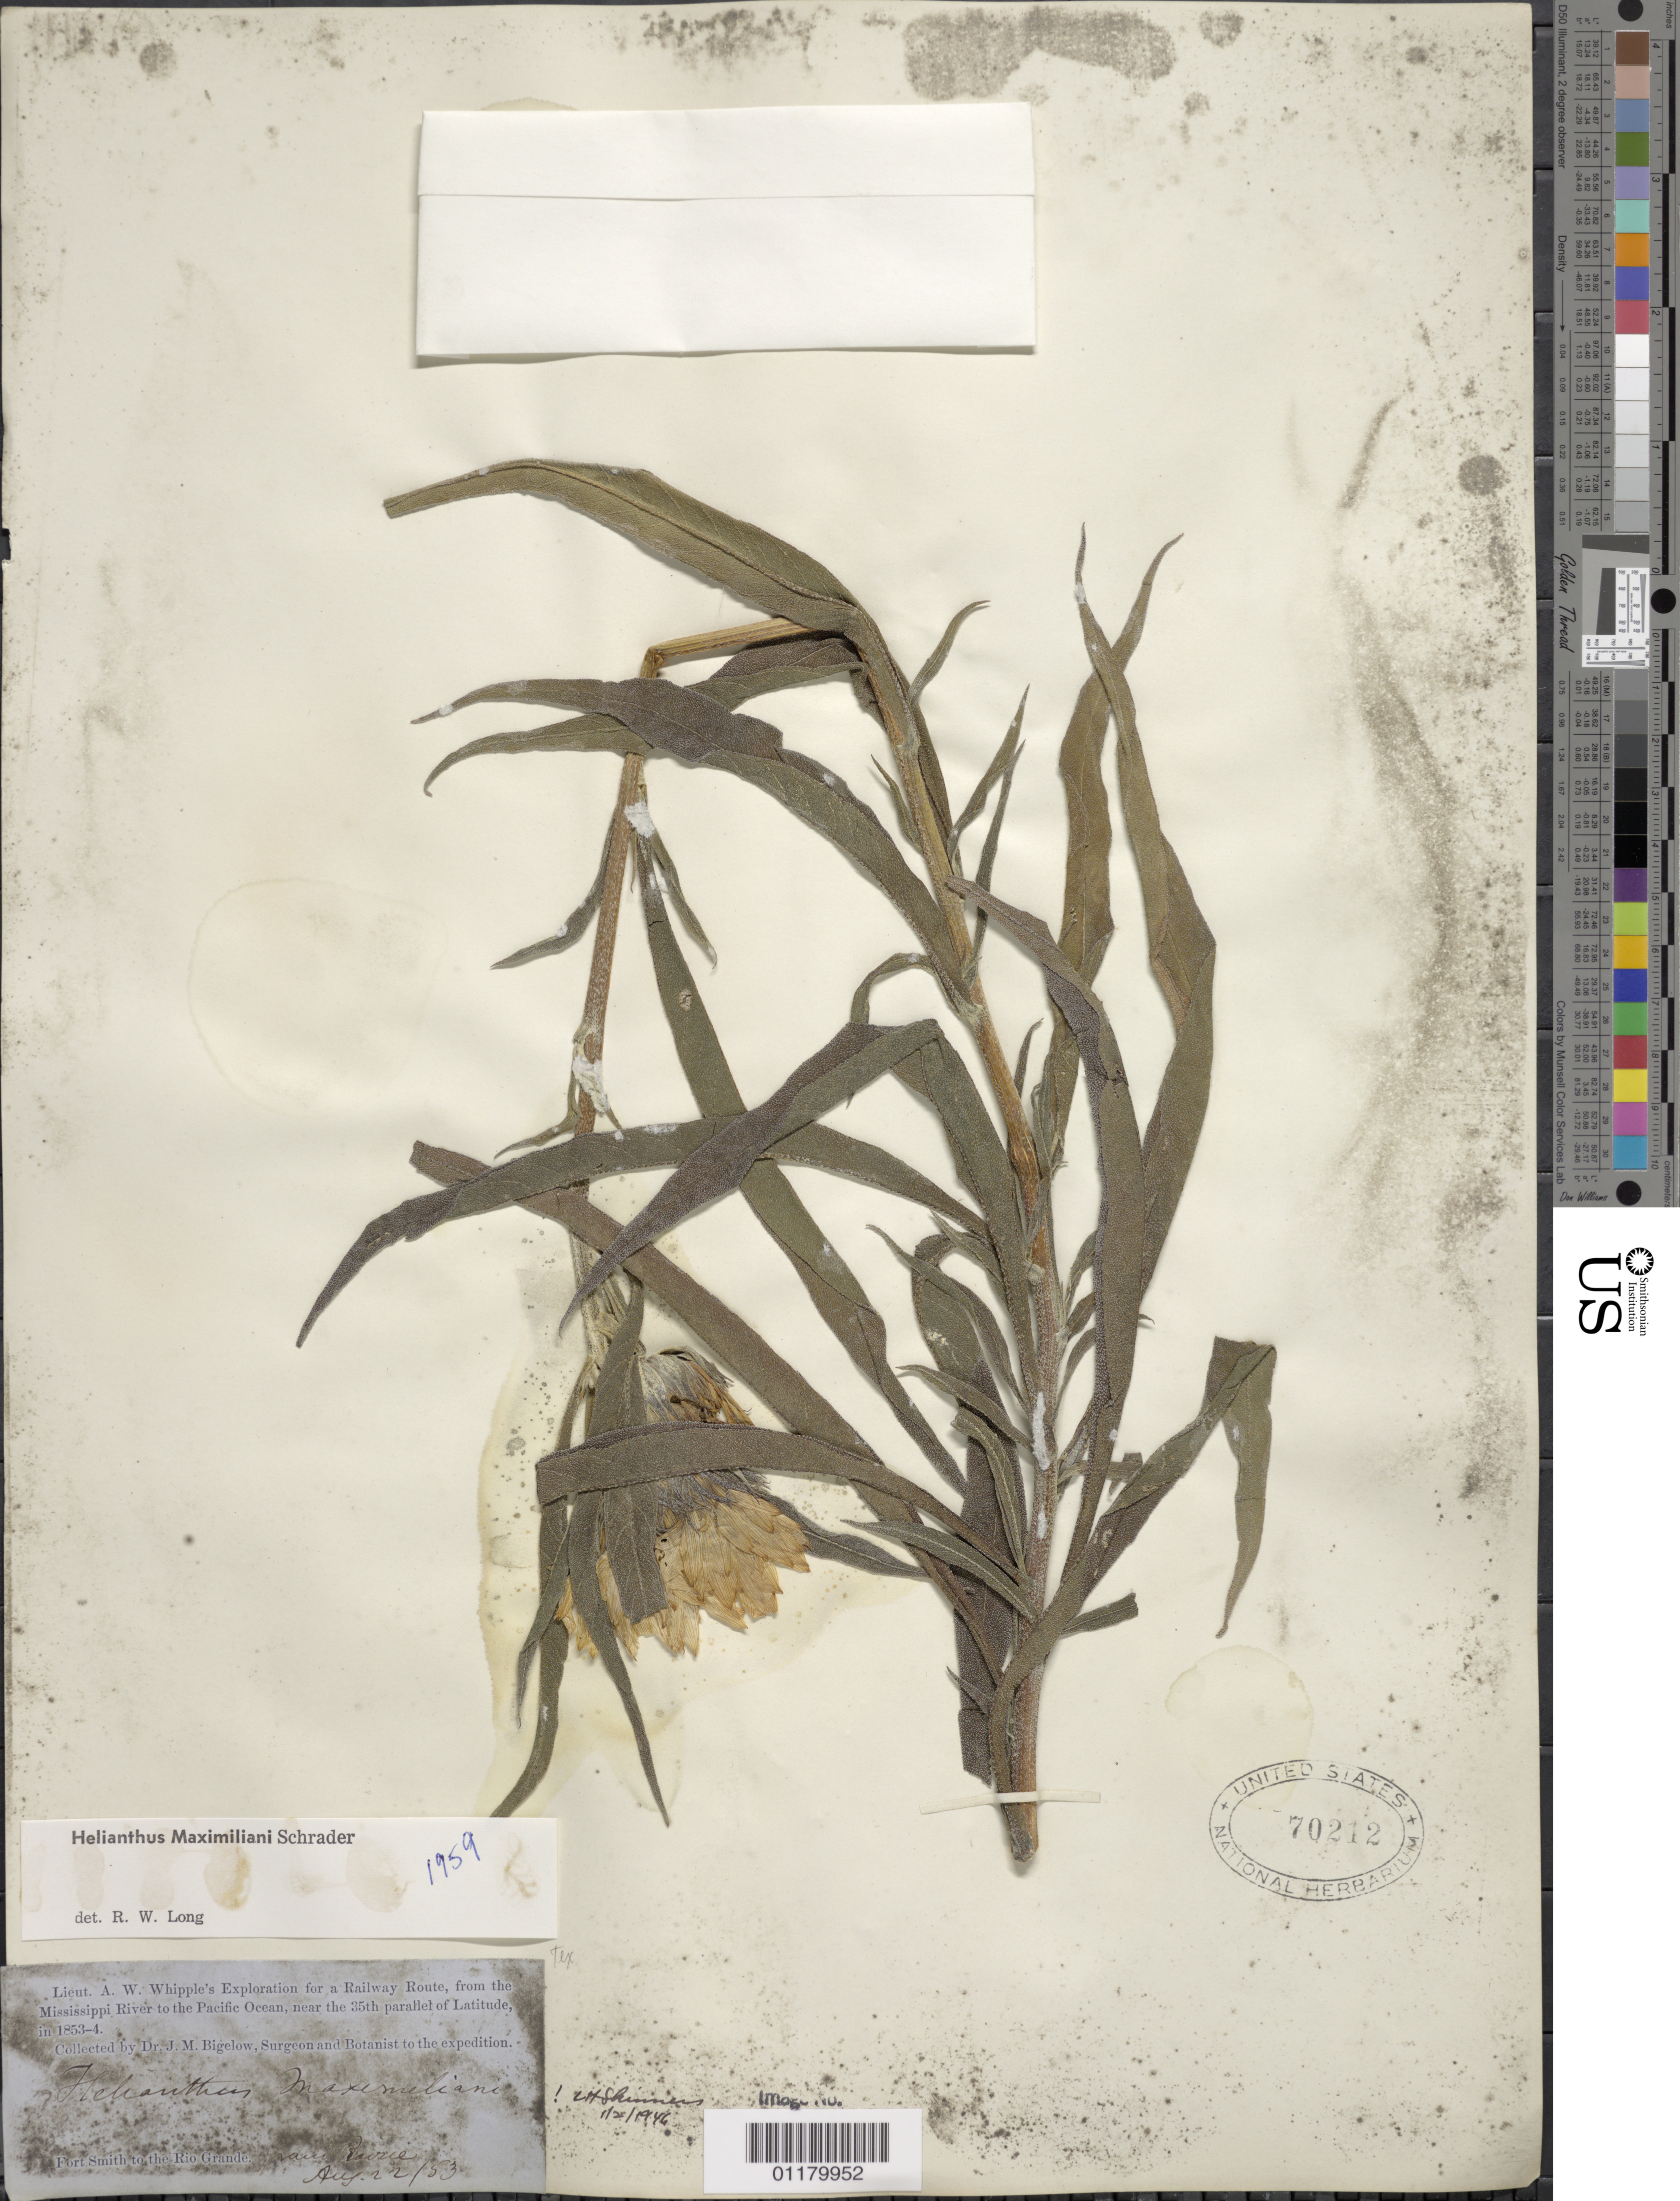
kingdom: Plantae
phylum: Tracheophyta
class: Magnoliopsida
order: Asterales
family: Asteraceae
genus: Helianthus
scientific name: Helianthus maximiliani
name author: Schrad.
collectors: J. M. Bigelow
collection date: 1853-08-22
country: United States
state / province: Oklahoma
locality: Fort Smith to the Rio Grande, Grand Prairie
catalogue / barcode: US 70212